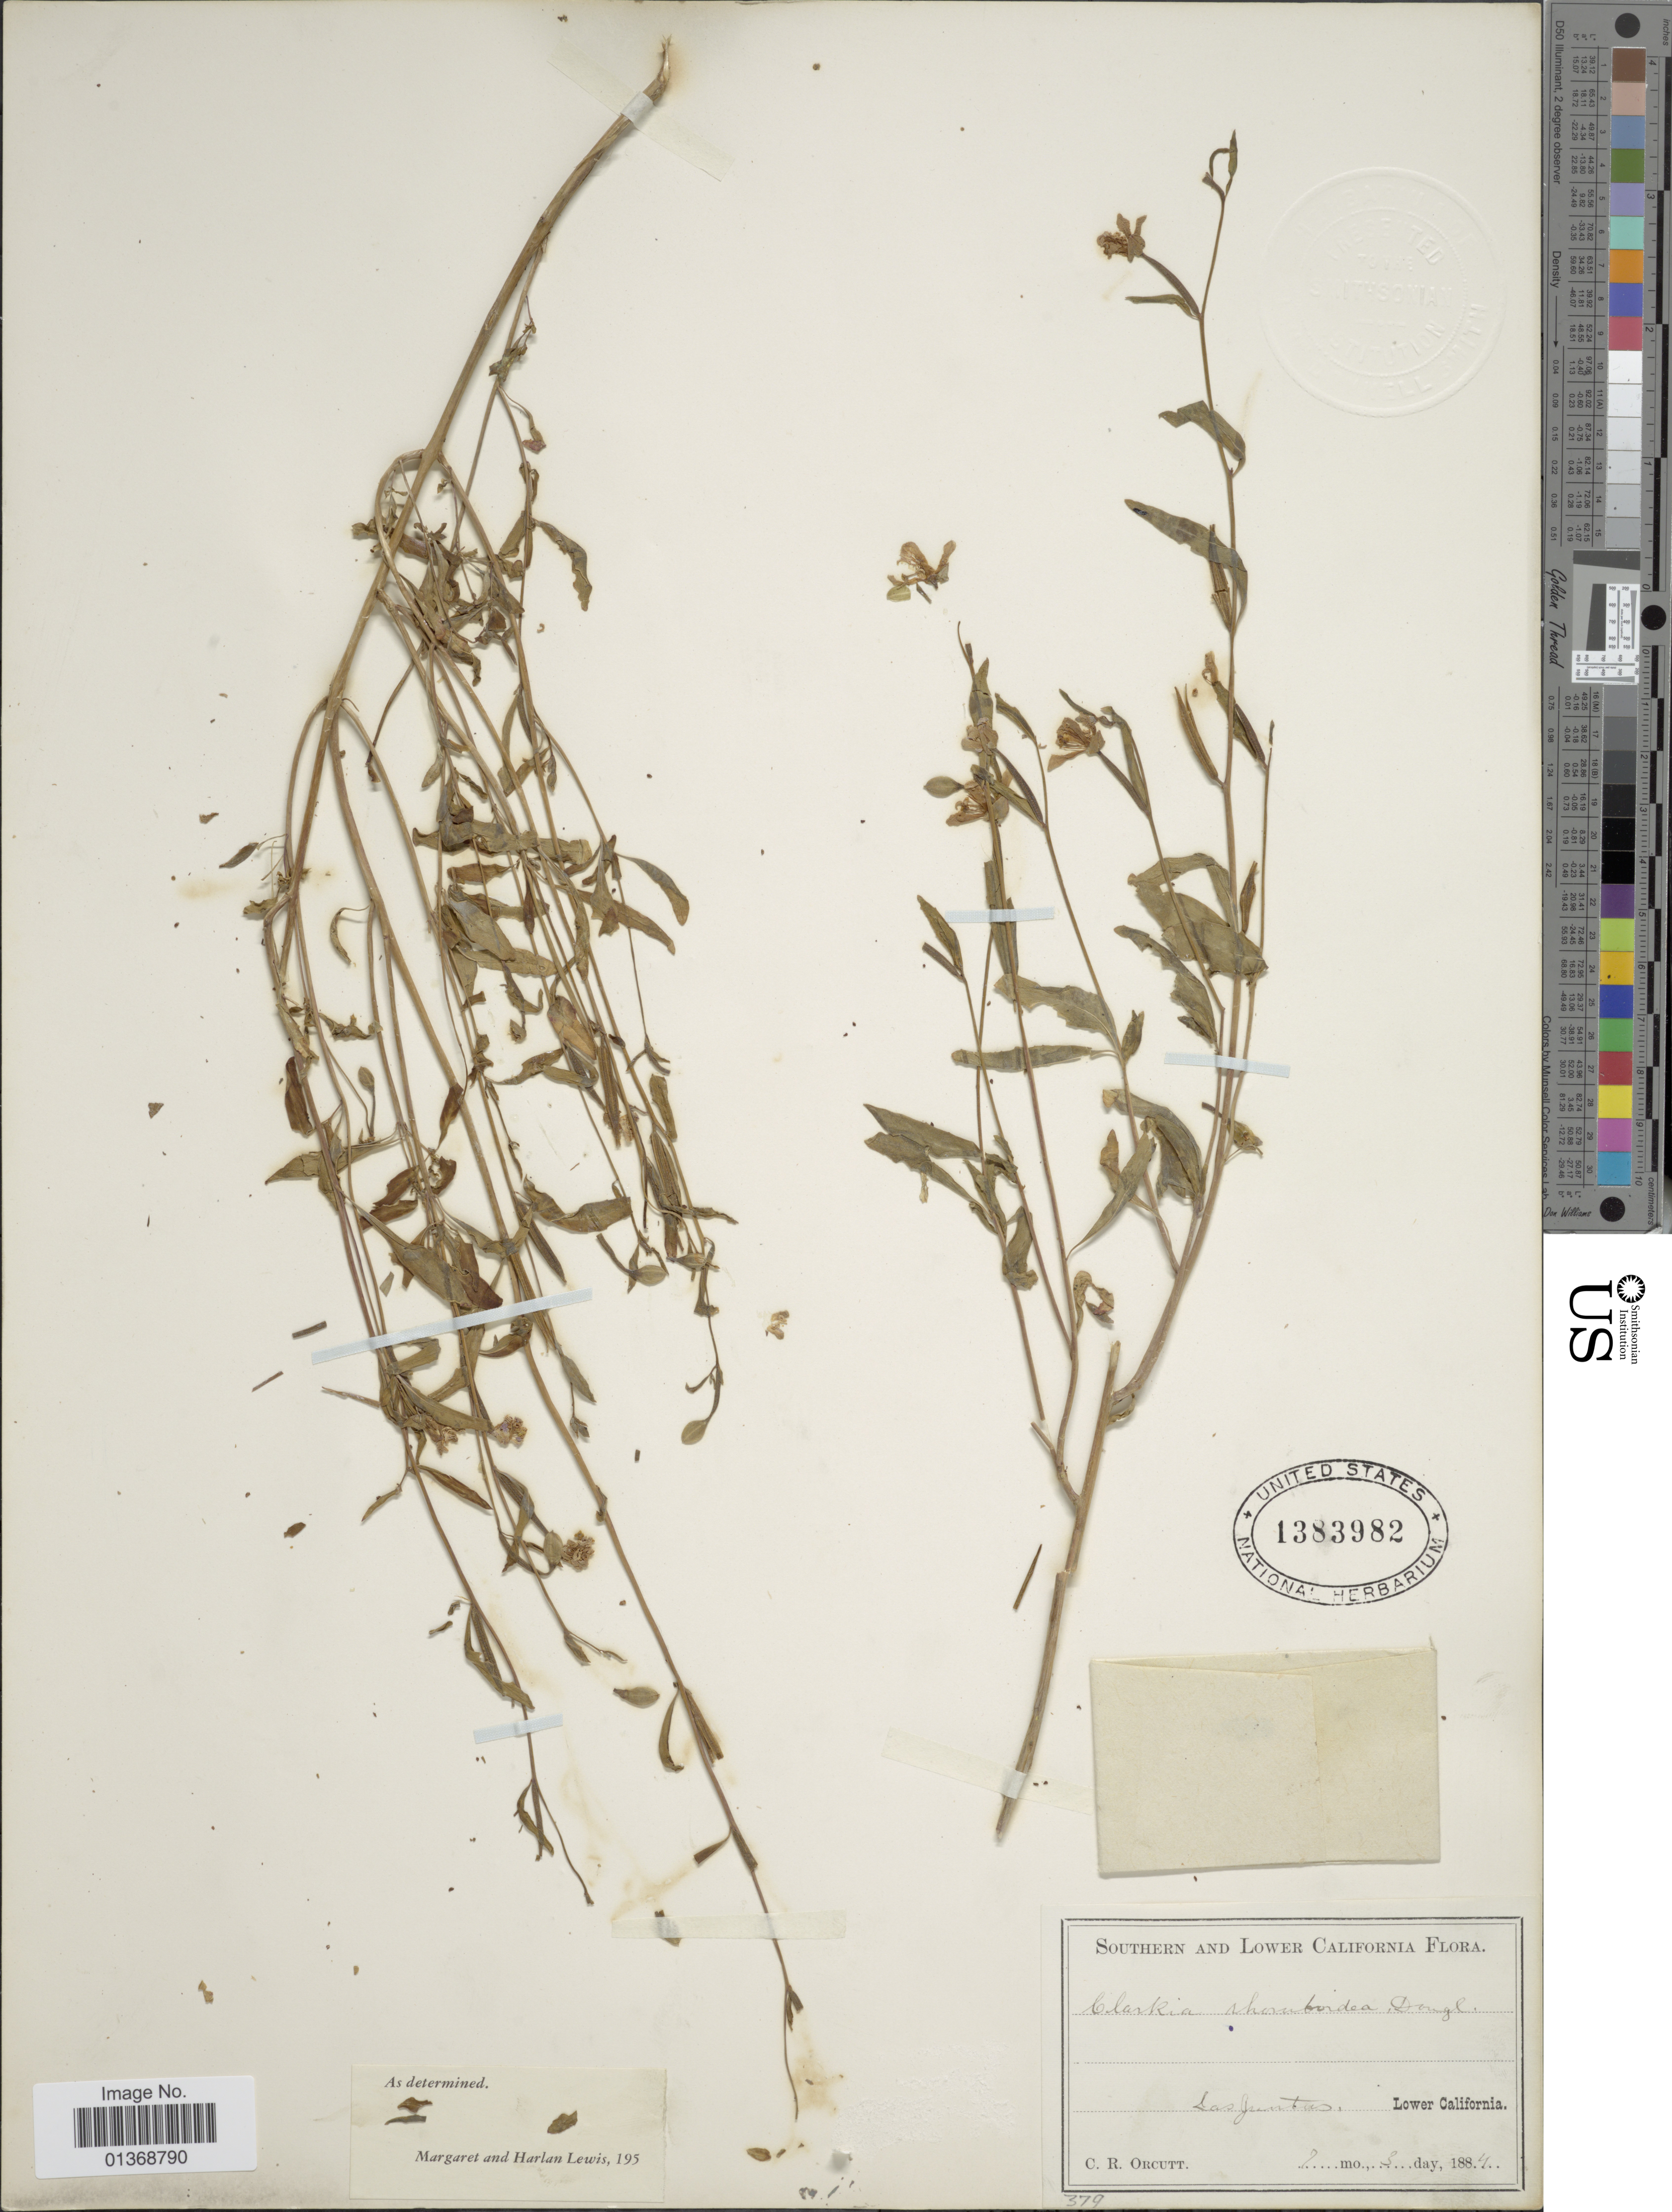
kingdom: Plantae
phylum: Tracheophyta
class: Magnoliopsida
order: Myrtales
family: Onagraceae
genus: Clarkia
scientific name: Clarkia rhomboidea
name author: Douglas ex Hook.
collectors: C. R. Orcutt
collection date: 1884-02-03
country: Mexico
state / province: Baja California Norte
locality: Las Juntas, Lower California.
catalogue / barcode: US 1383982